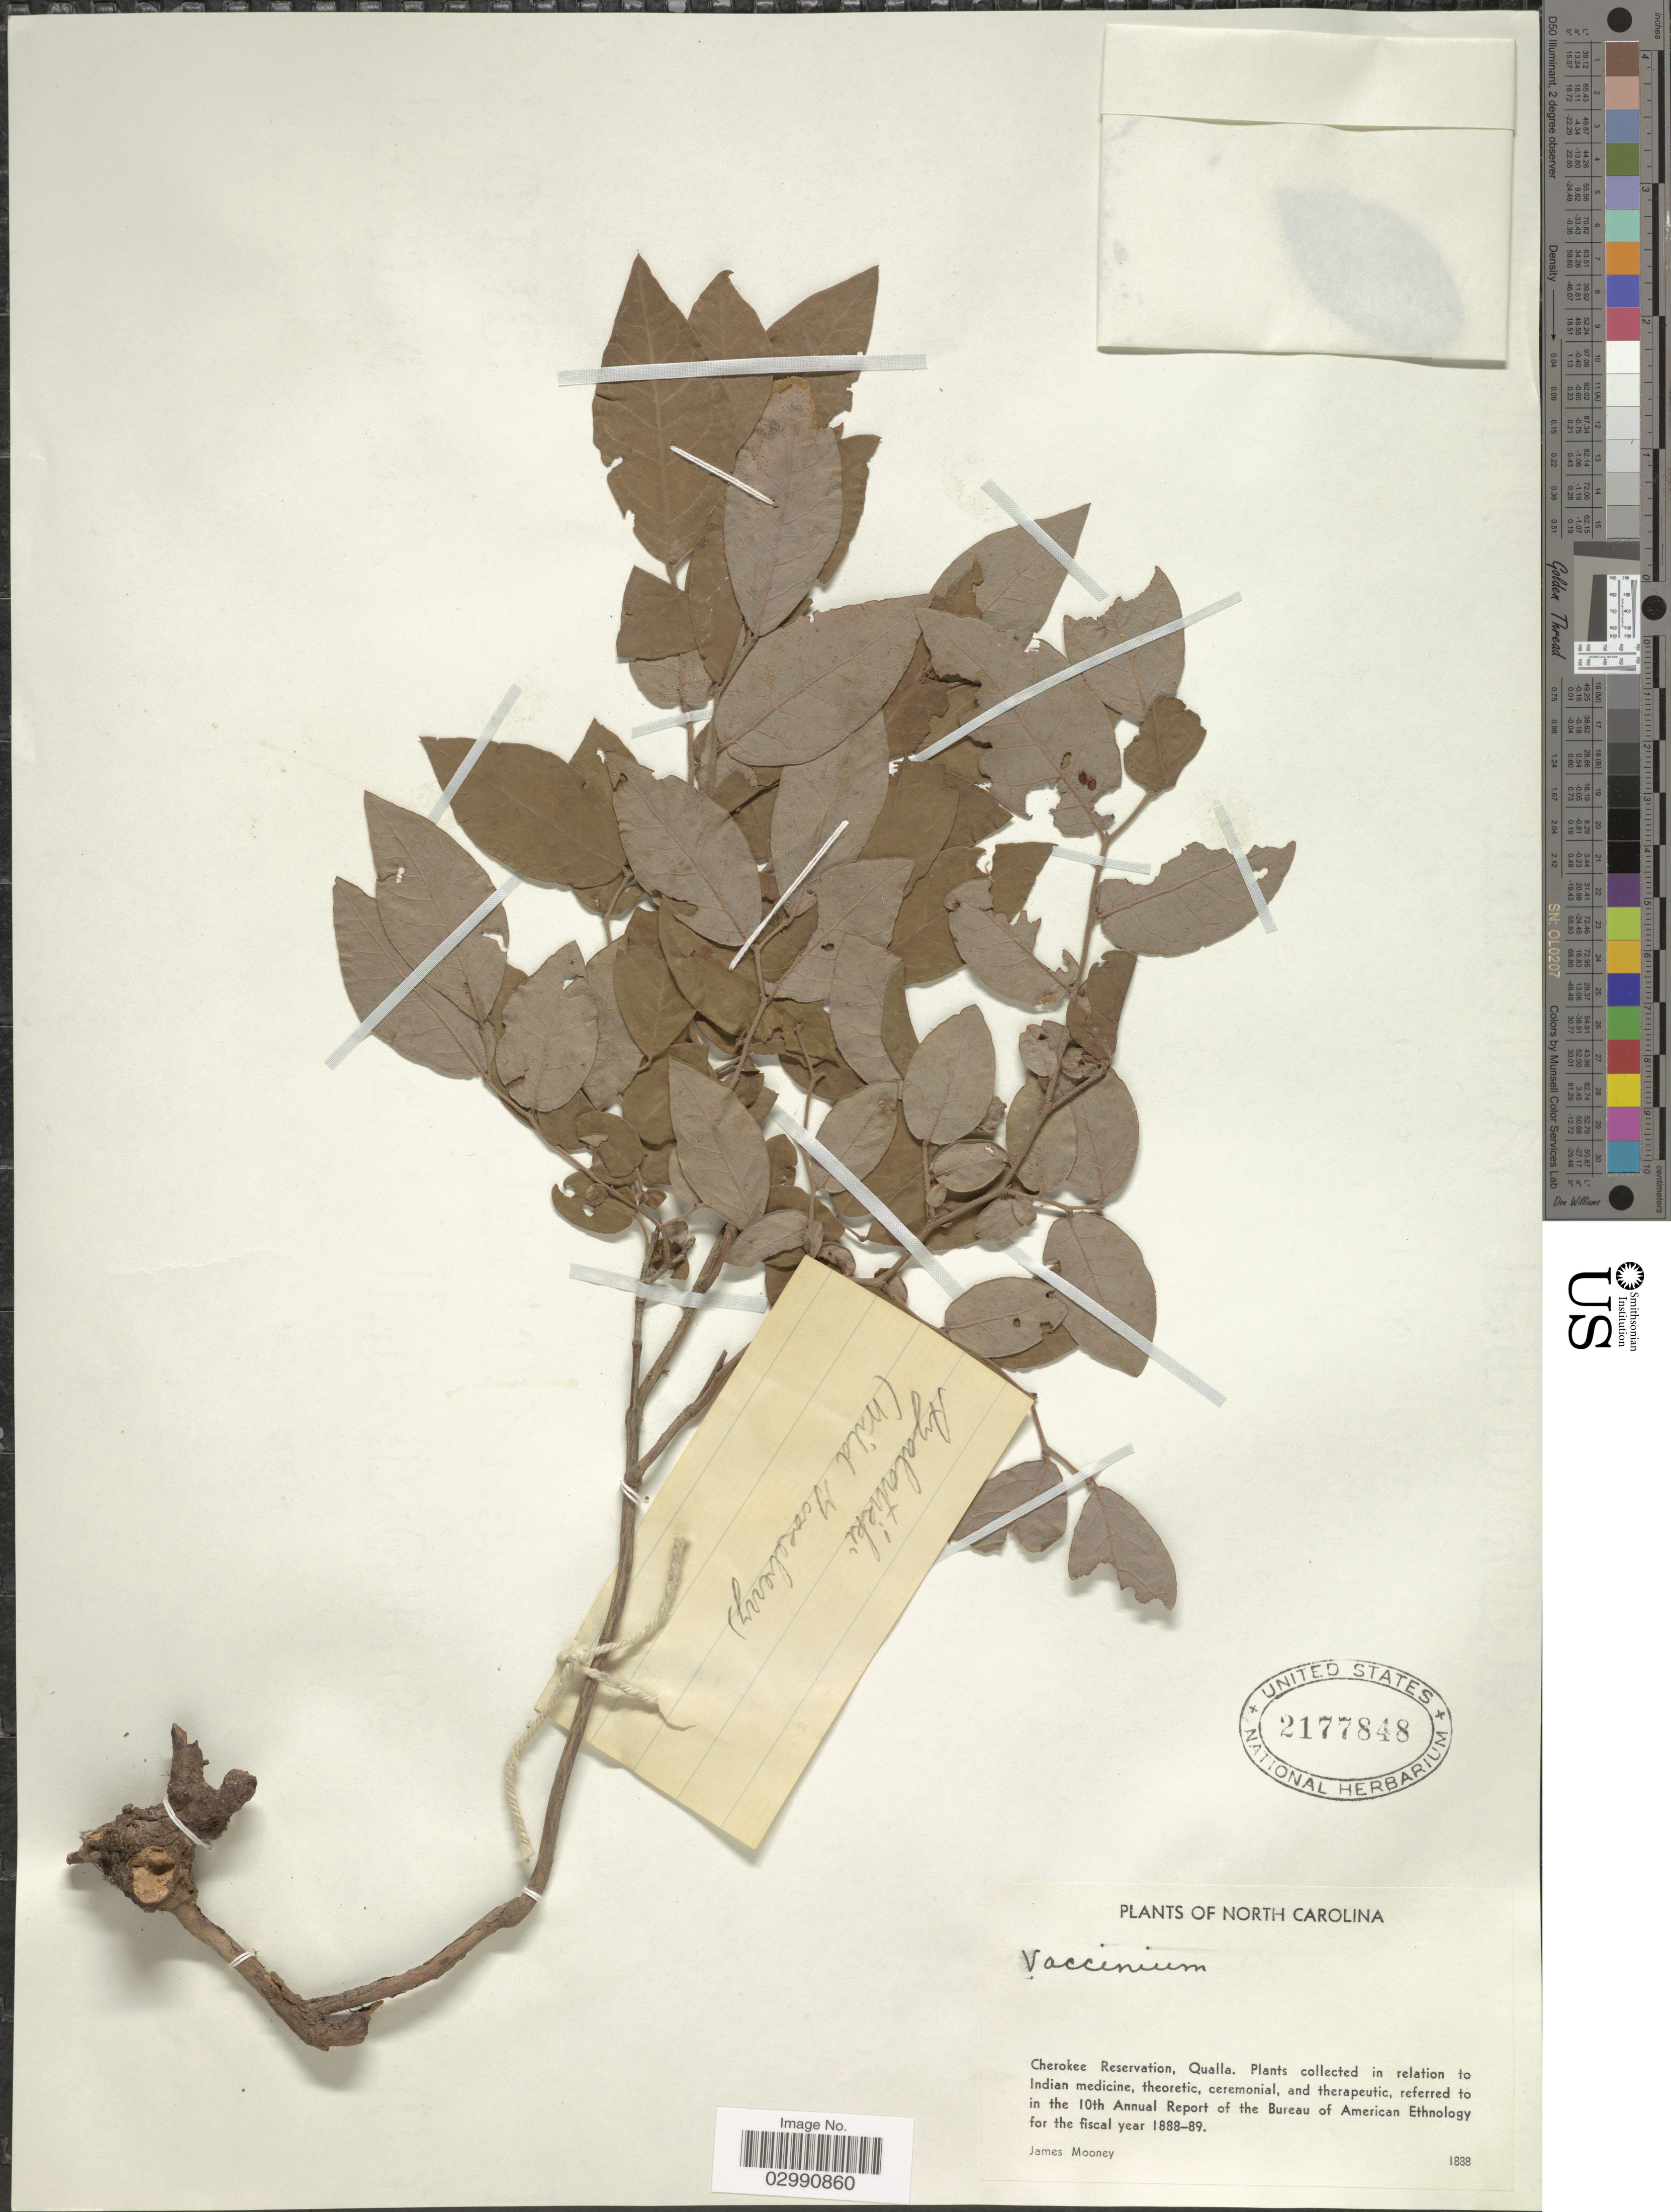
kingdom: Plantae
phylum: Tracheophyta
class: Magnoliopsida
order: Ericales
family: Ericaceae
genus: Vaccinium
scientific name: Vaccinium sp.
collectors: J. Mooney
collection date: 1888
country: United States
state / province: North Carolina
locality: Cherokee Reservation, Qualla.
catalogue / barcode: US 2177848